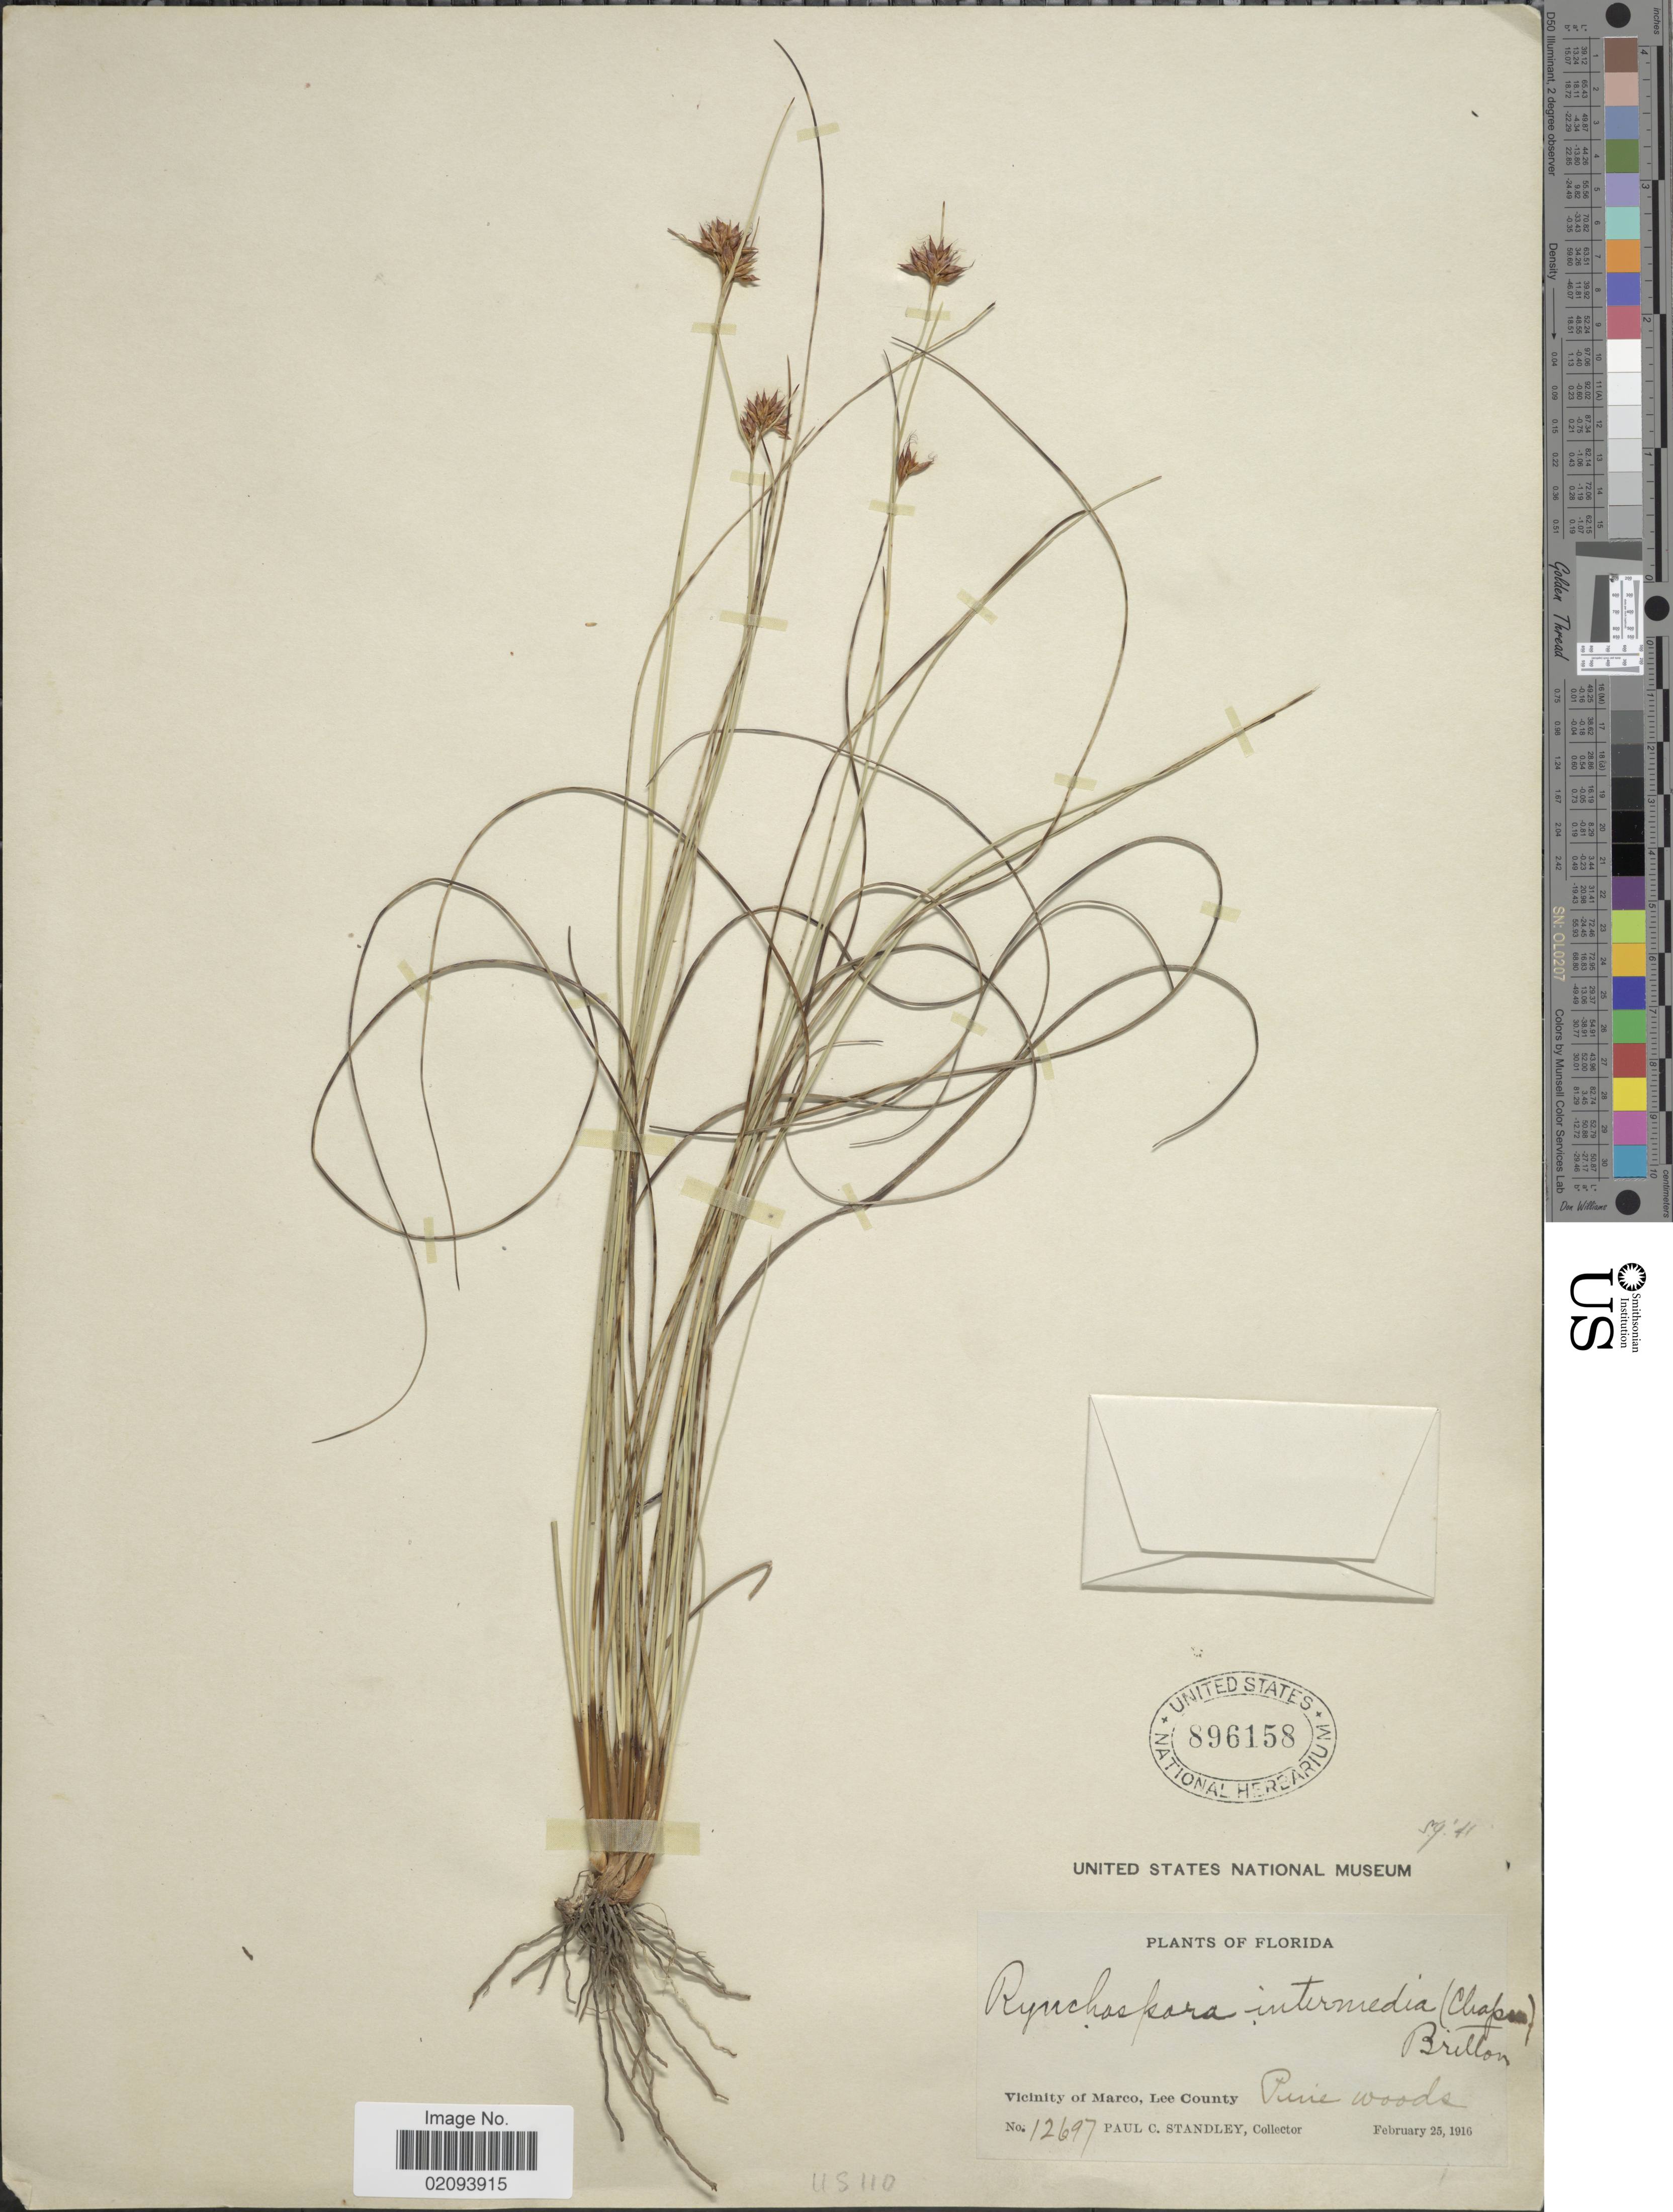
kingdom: Plantae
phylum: Tracheophyta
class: Liliopsida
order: Poales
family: Cyperaceae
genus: Rhynchospora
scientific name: Rhynchospora intermedia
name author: (Chapm.) Britton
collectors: P. C. Standley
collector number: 12697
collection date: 1916-02-25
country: United States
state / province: Florida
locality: Vicinity of Marco, Lee County. Pine woods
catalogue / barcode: US 896158